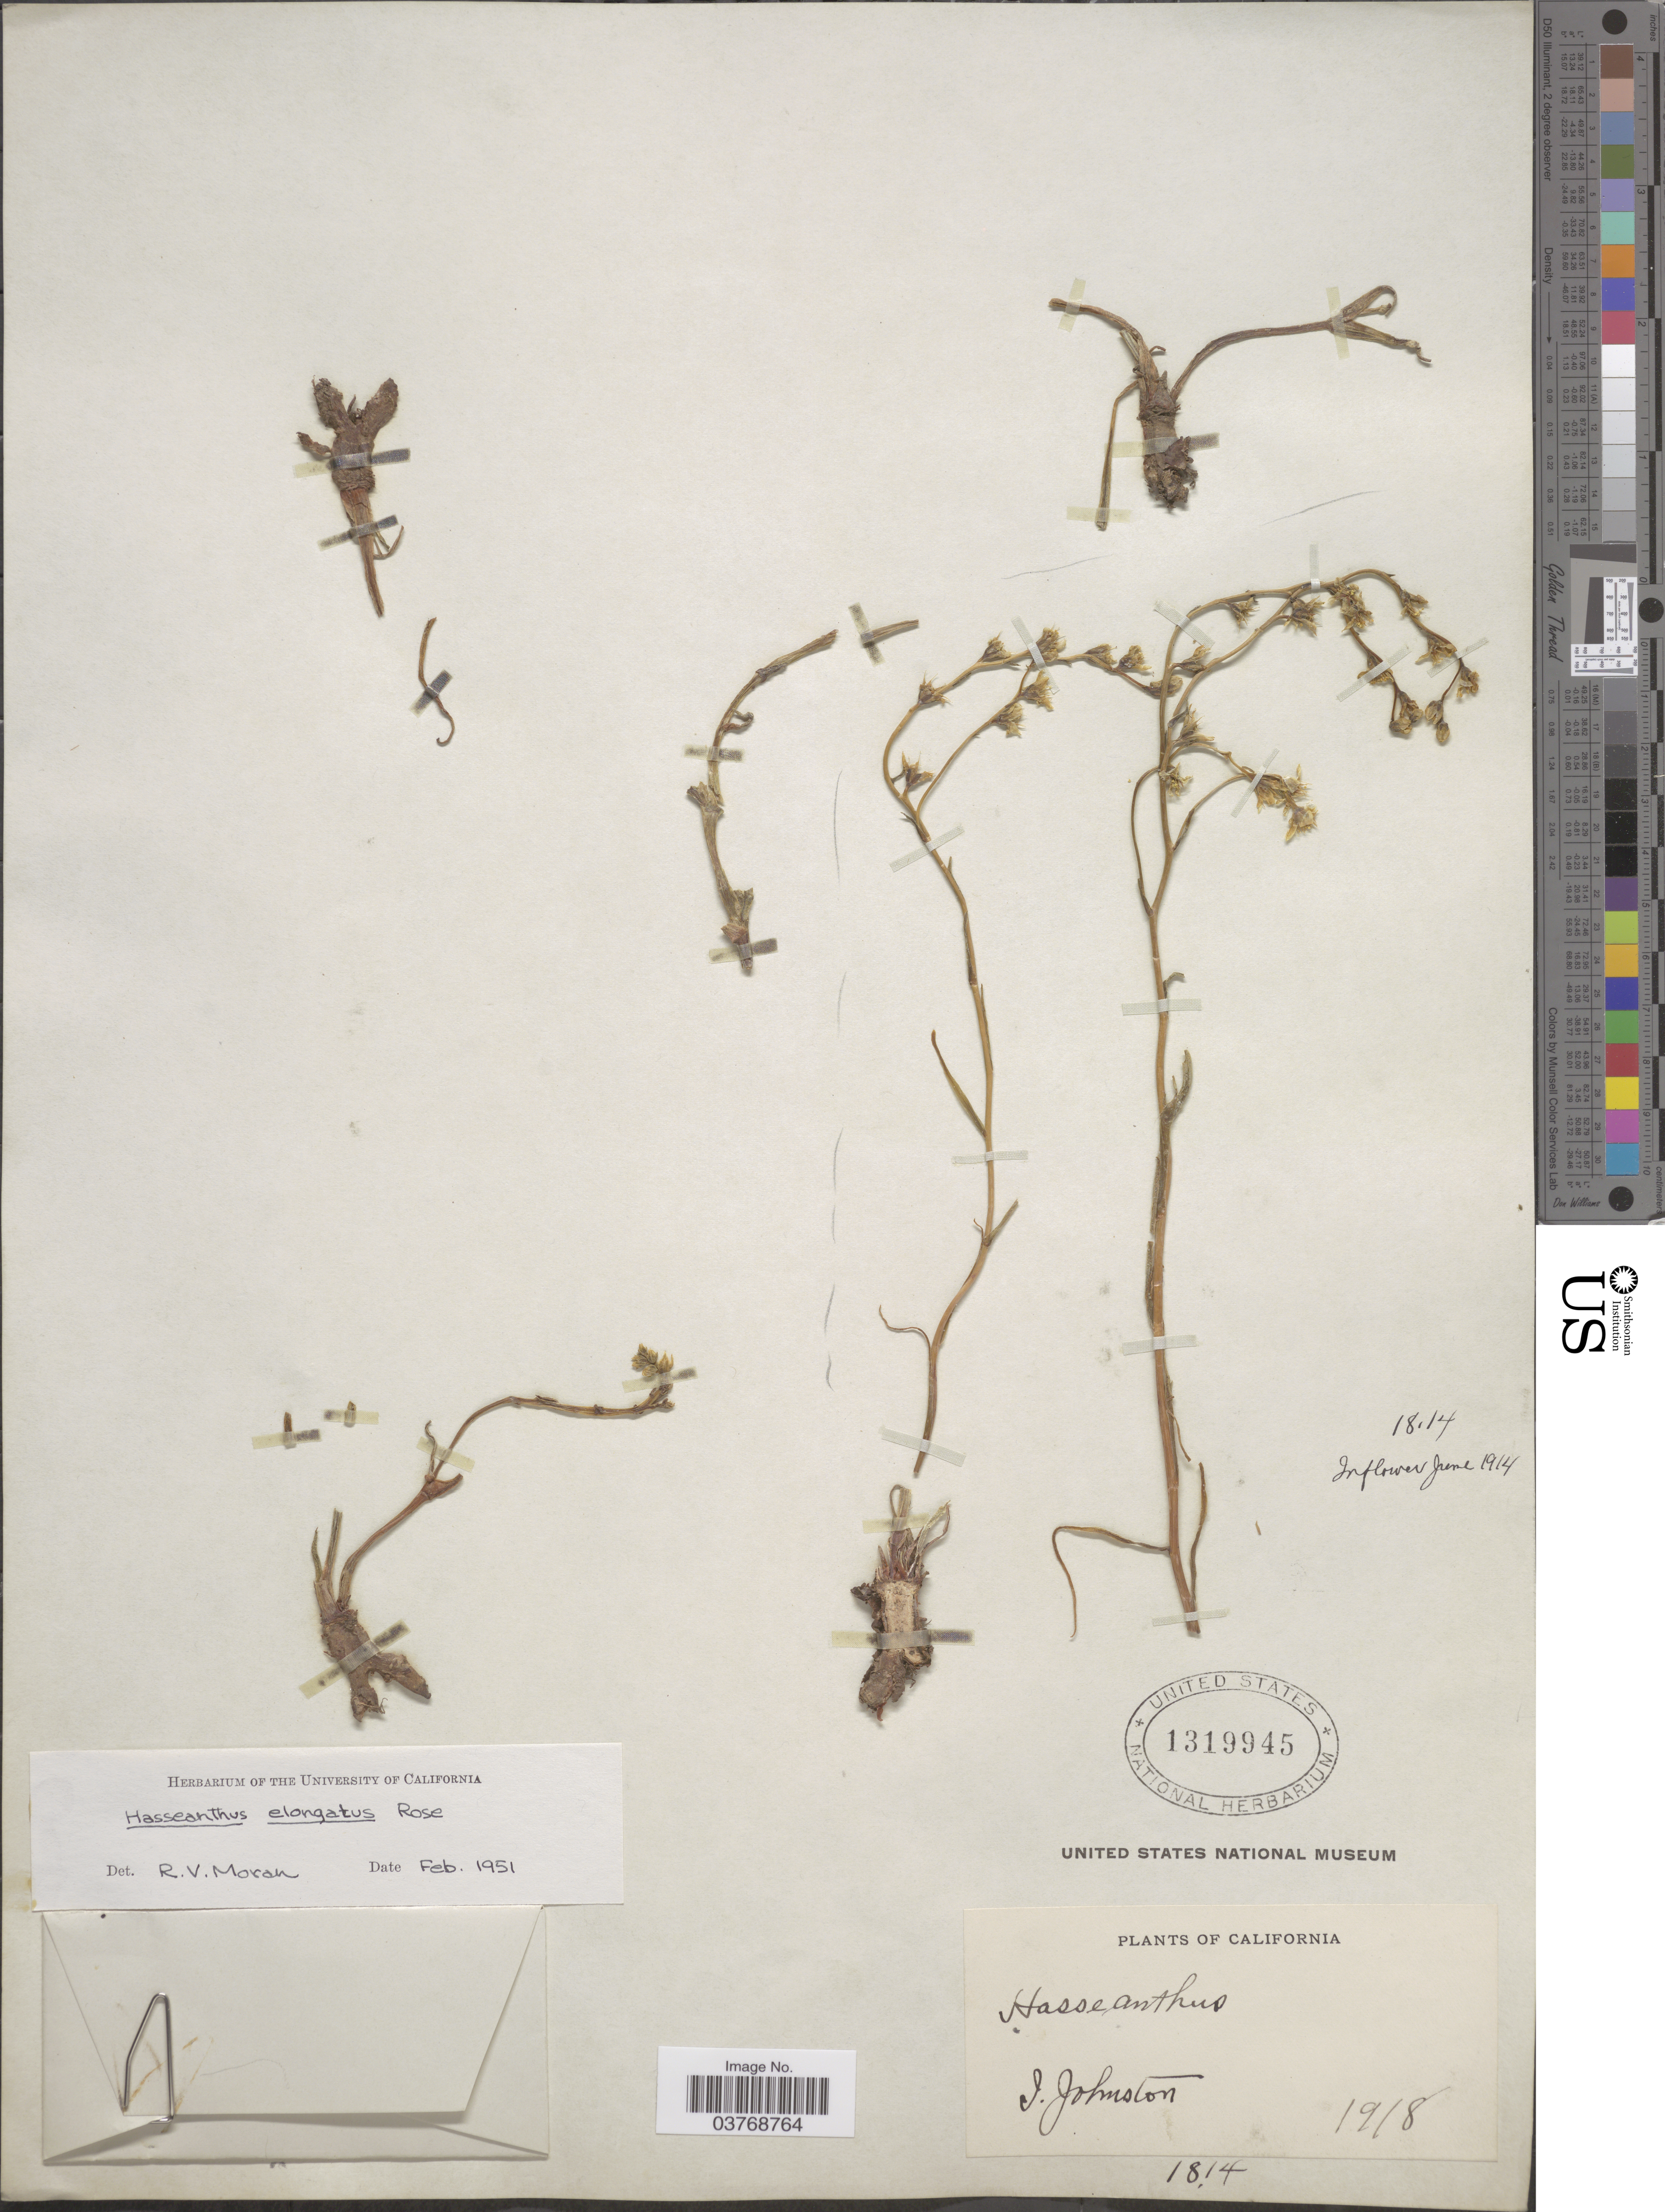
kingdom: Plantae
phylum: Tracheophyta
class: Magnoliopsida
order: Saxifragales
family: Crassulaceae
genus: Dudleya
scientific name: Dudleya multicaulis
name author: (Rose) Moran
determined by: Strong, Mark T., (BOT), Smithsonian Institution - National Museum of Natural History (UNITED STATES)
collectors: I. Johnston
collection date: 1918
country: United States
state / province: California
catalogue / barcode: US 1319945